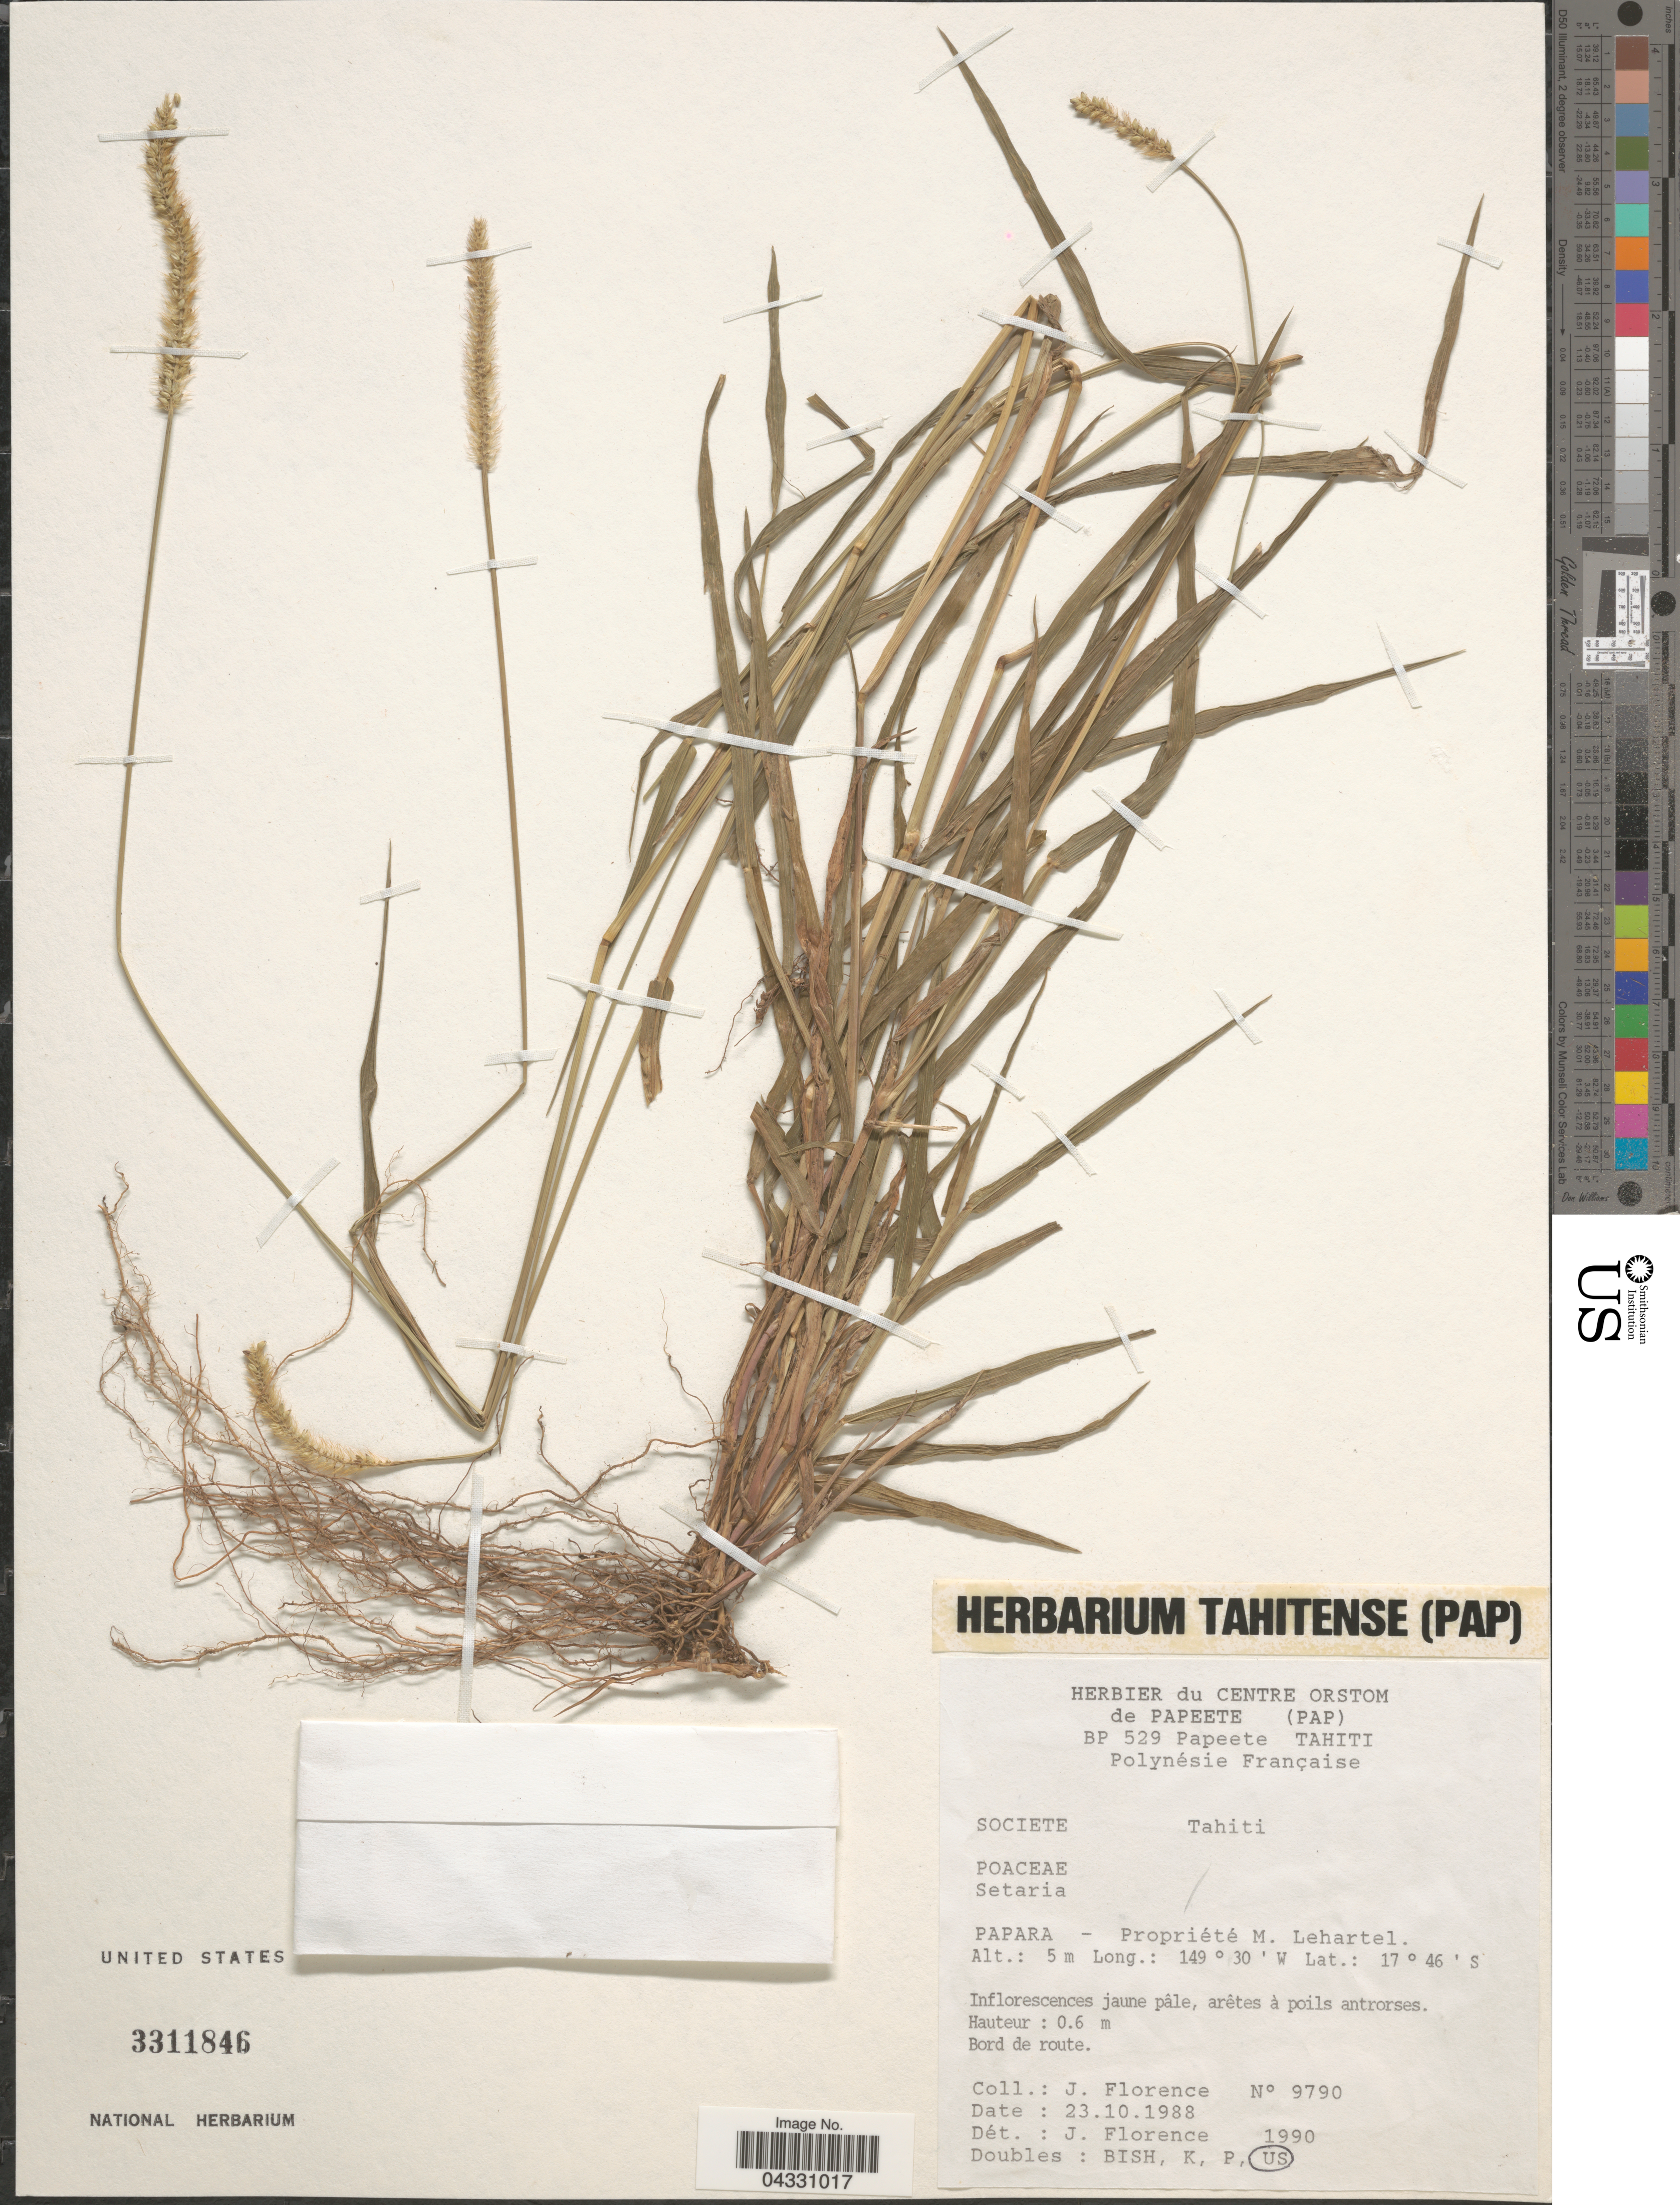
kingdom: Plantae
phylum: Tracheophyta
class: Liliopsida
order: Poales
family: Poaceae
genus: Setaria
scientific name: Setaria sp.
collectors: J. Florence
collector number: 9790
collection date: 1988-10-23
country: French Polynesia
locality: Polynésie Française. Societe. Tahiti. Papara - Propriété M. Lehartel.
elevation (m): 5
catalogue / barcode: US 3311846